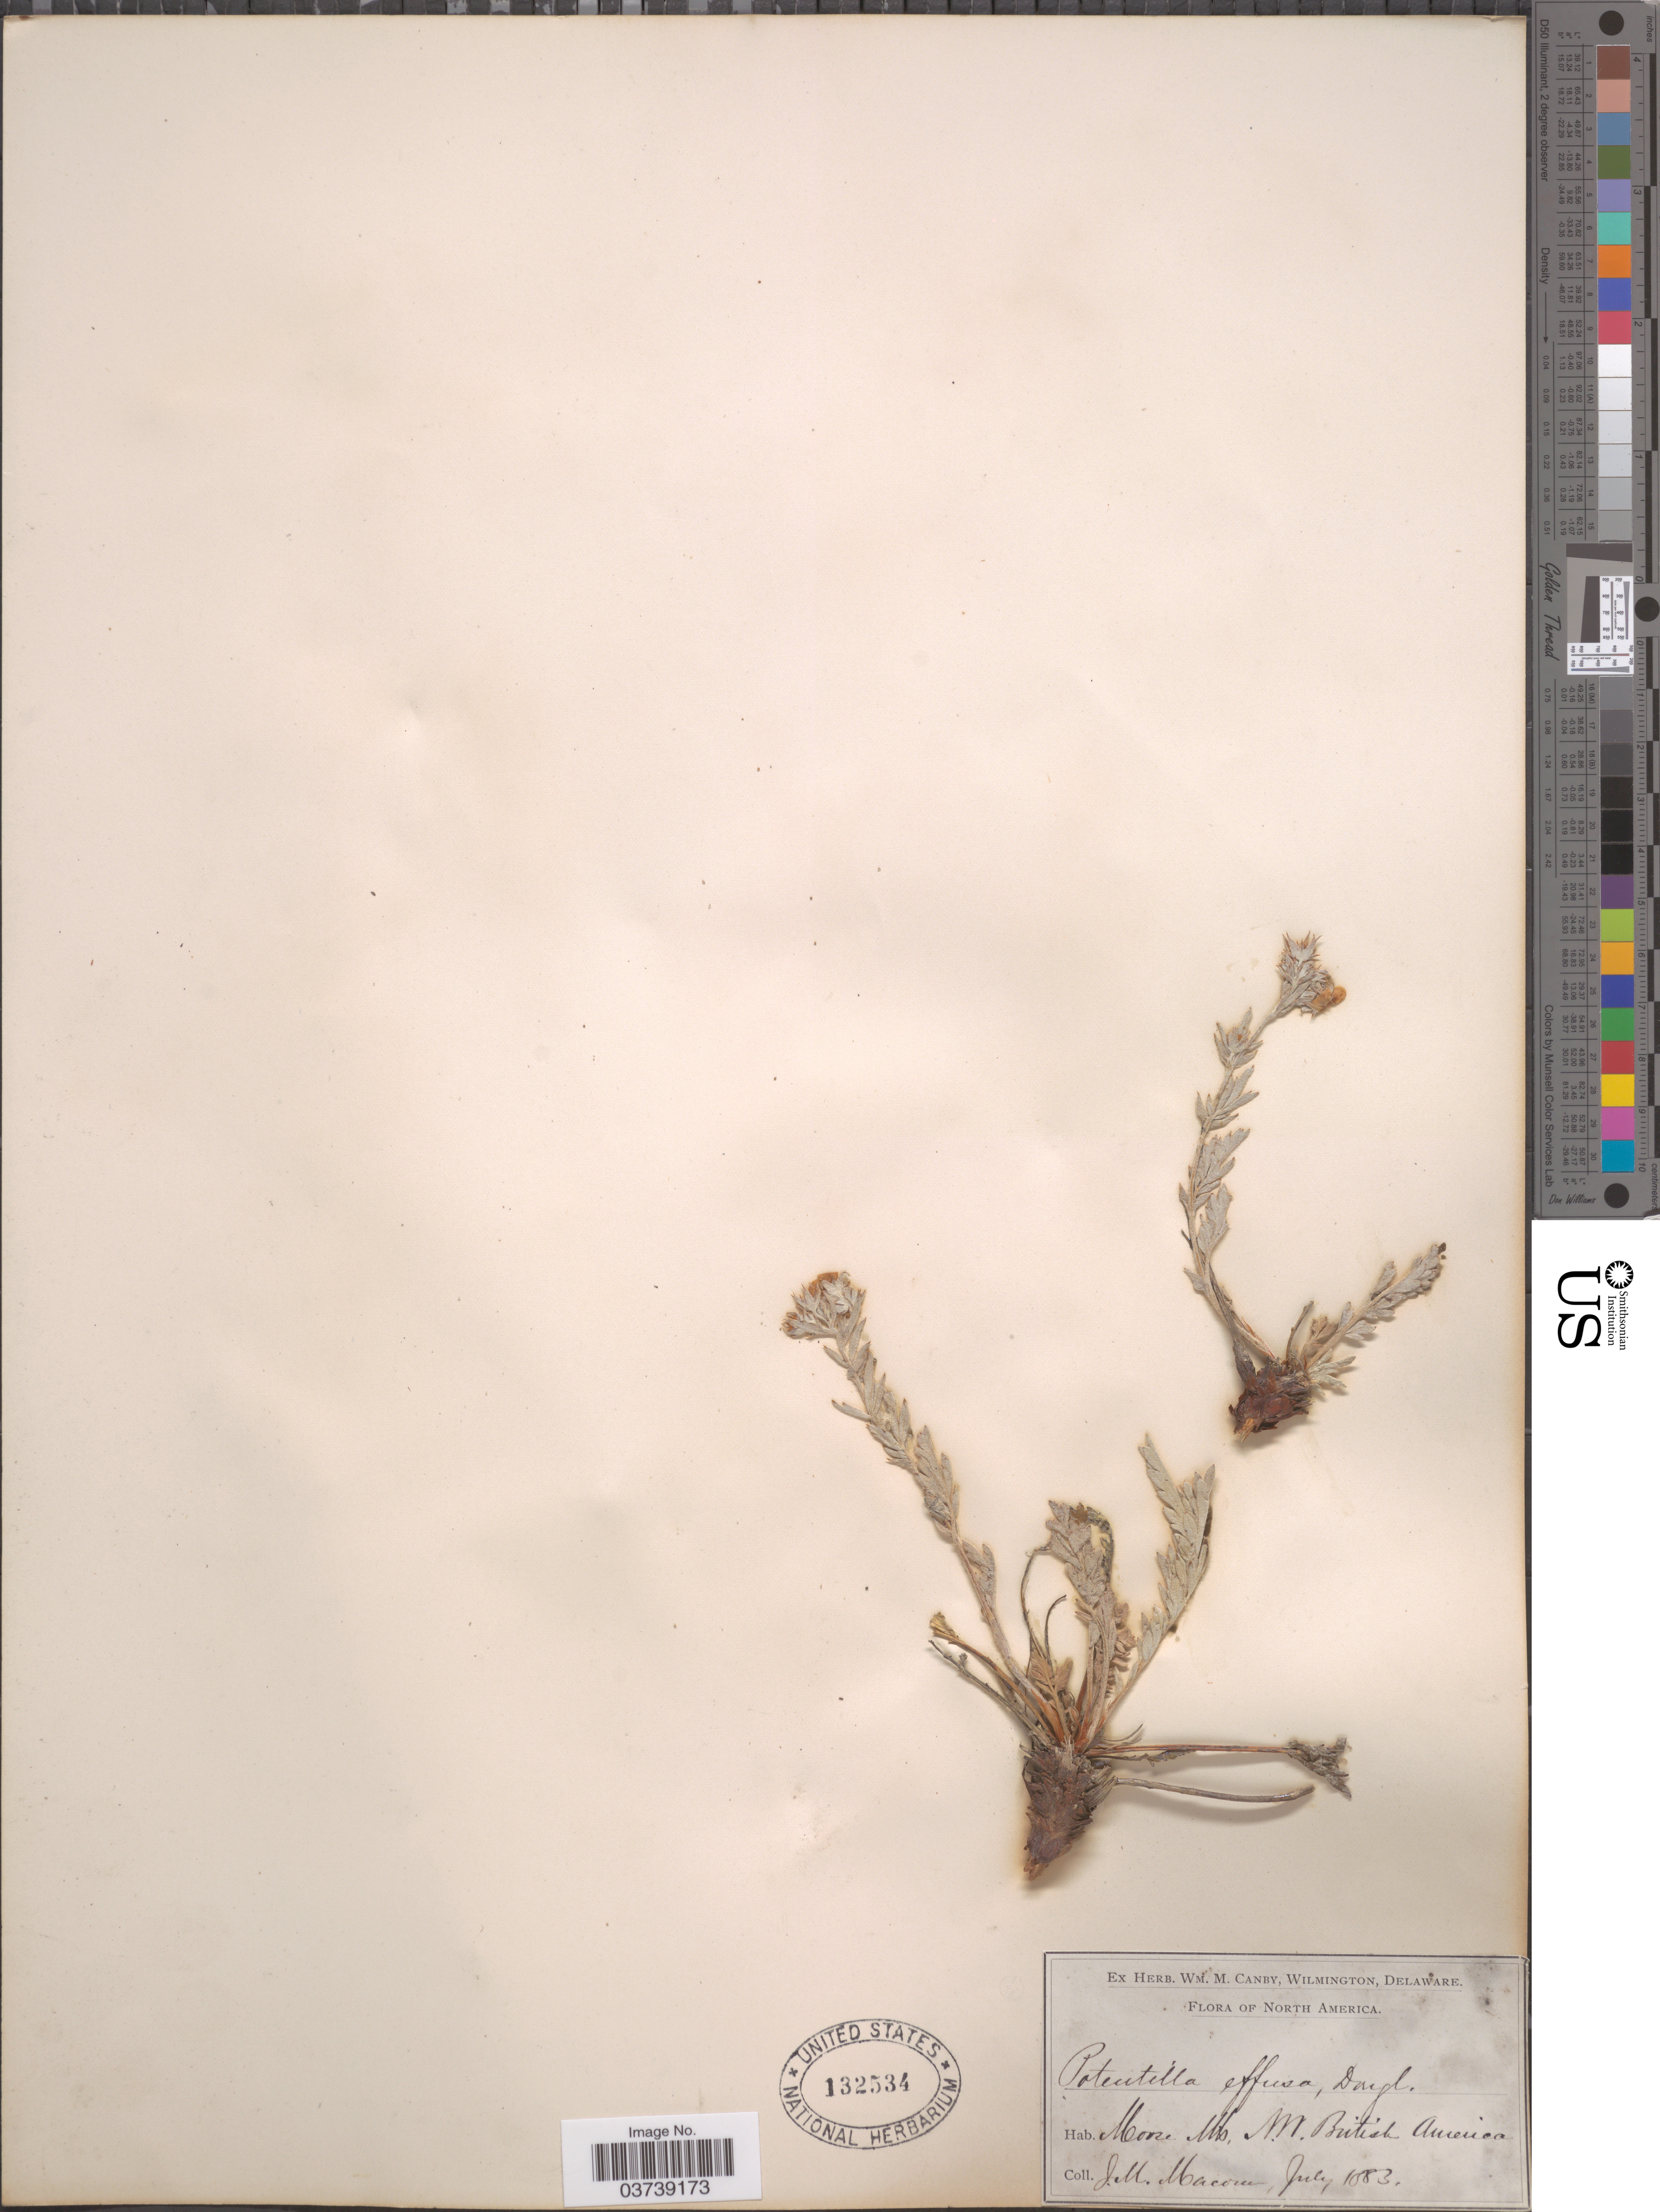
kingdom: Plantae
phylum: Tracheophyta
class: Magnoliopsida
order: Rosales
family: Rosaceae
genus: Potentilla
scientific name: Potentilla effusa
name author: Douglas ex Lehm.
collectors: J. M. Macoun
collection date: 1883-07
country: Canada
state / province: Alberta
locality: Moose Mts. M. British America.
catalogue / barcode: US 132534